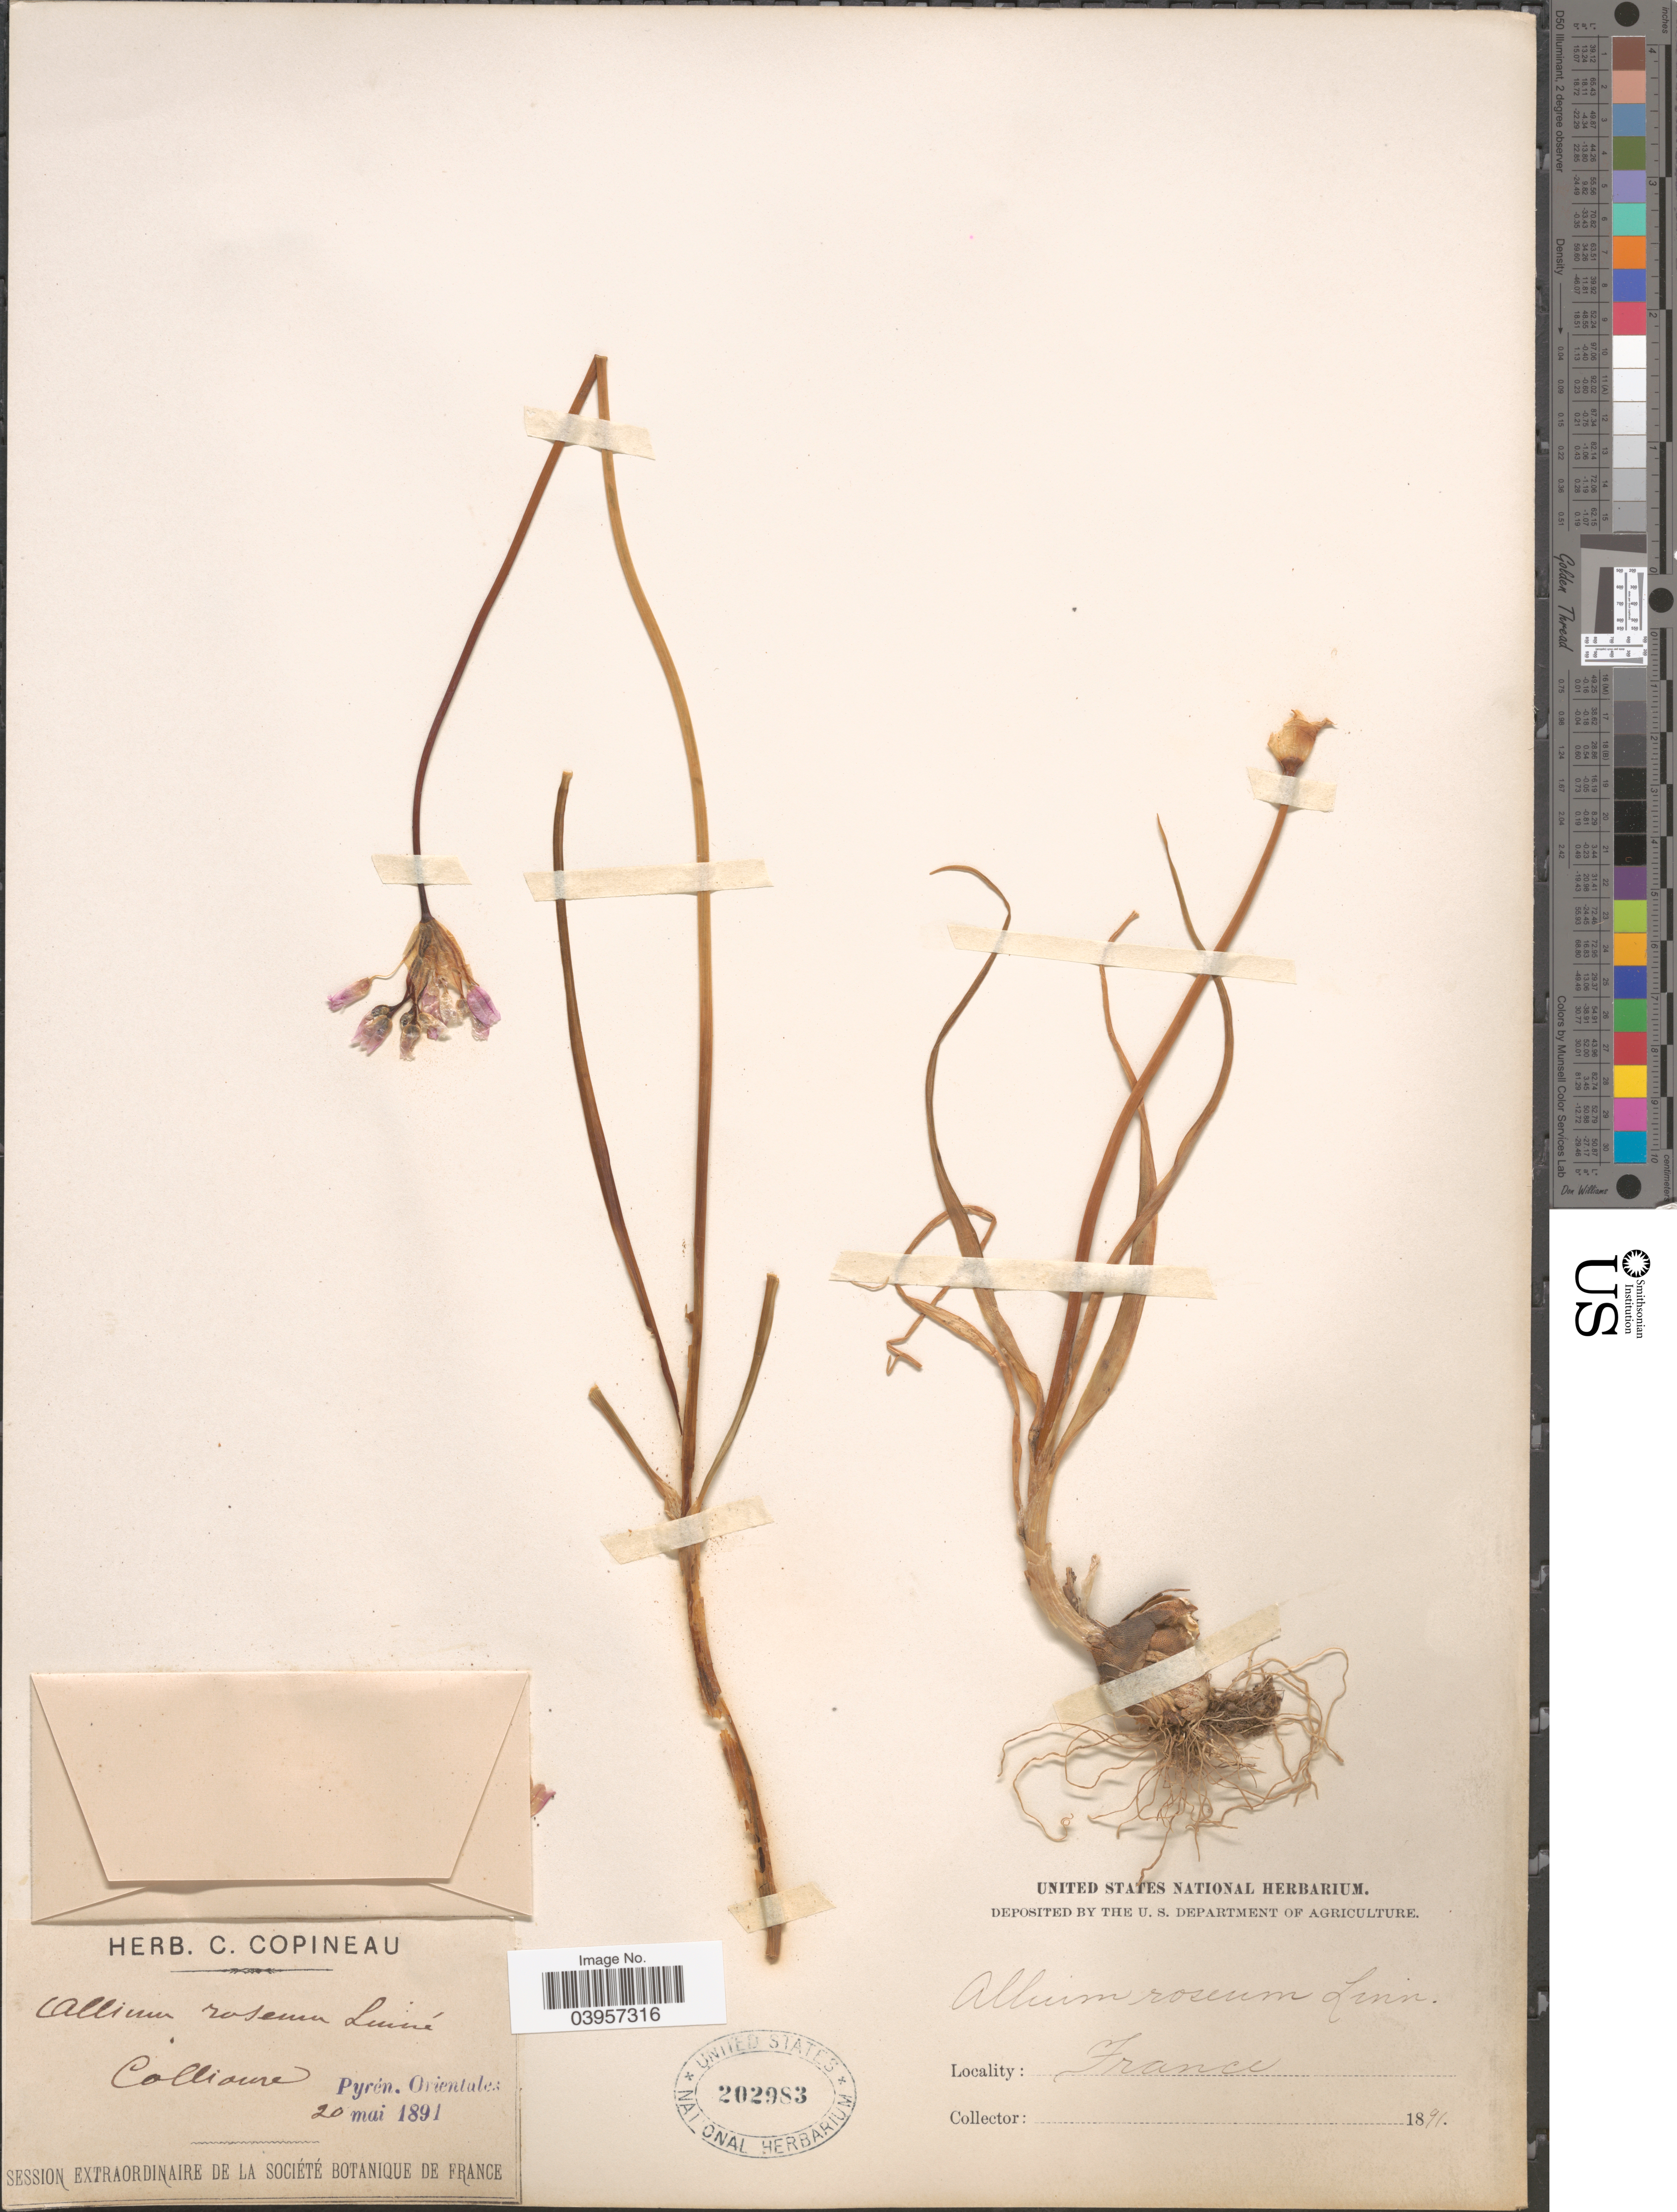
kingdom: Plantae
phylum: Tracheophyta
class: Liliopsida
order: Asparagales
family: Amaryllidaceae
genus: Allium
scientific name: Allium roseum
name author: L.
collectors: ex herb. C. Copineau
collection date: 1891-05-20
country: France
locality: Collioure. Pyrén. Orientales.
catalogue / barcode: US 202983